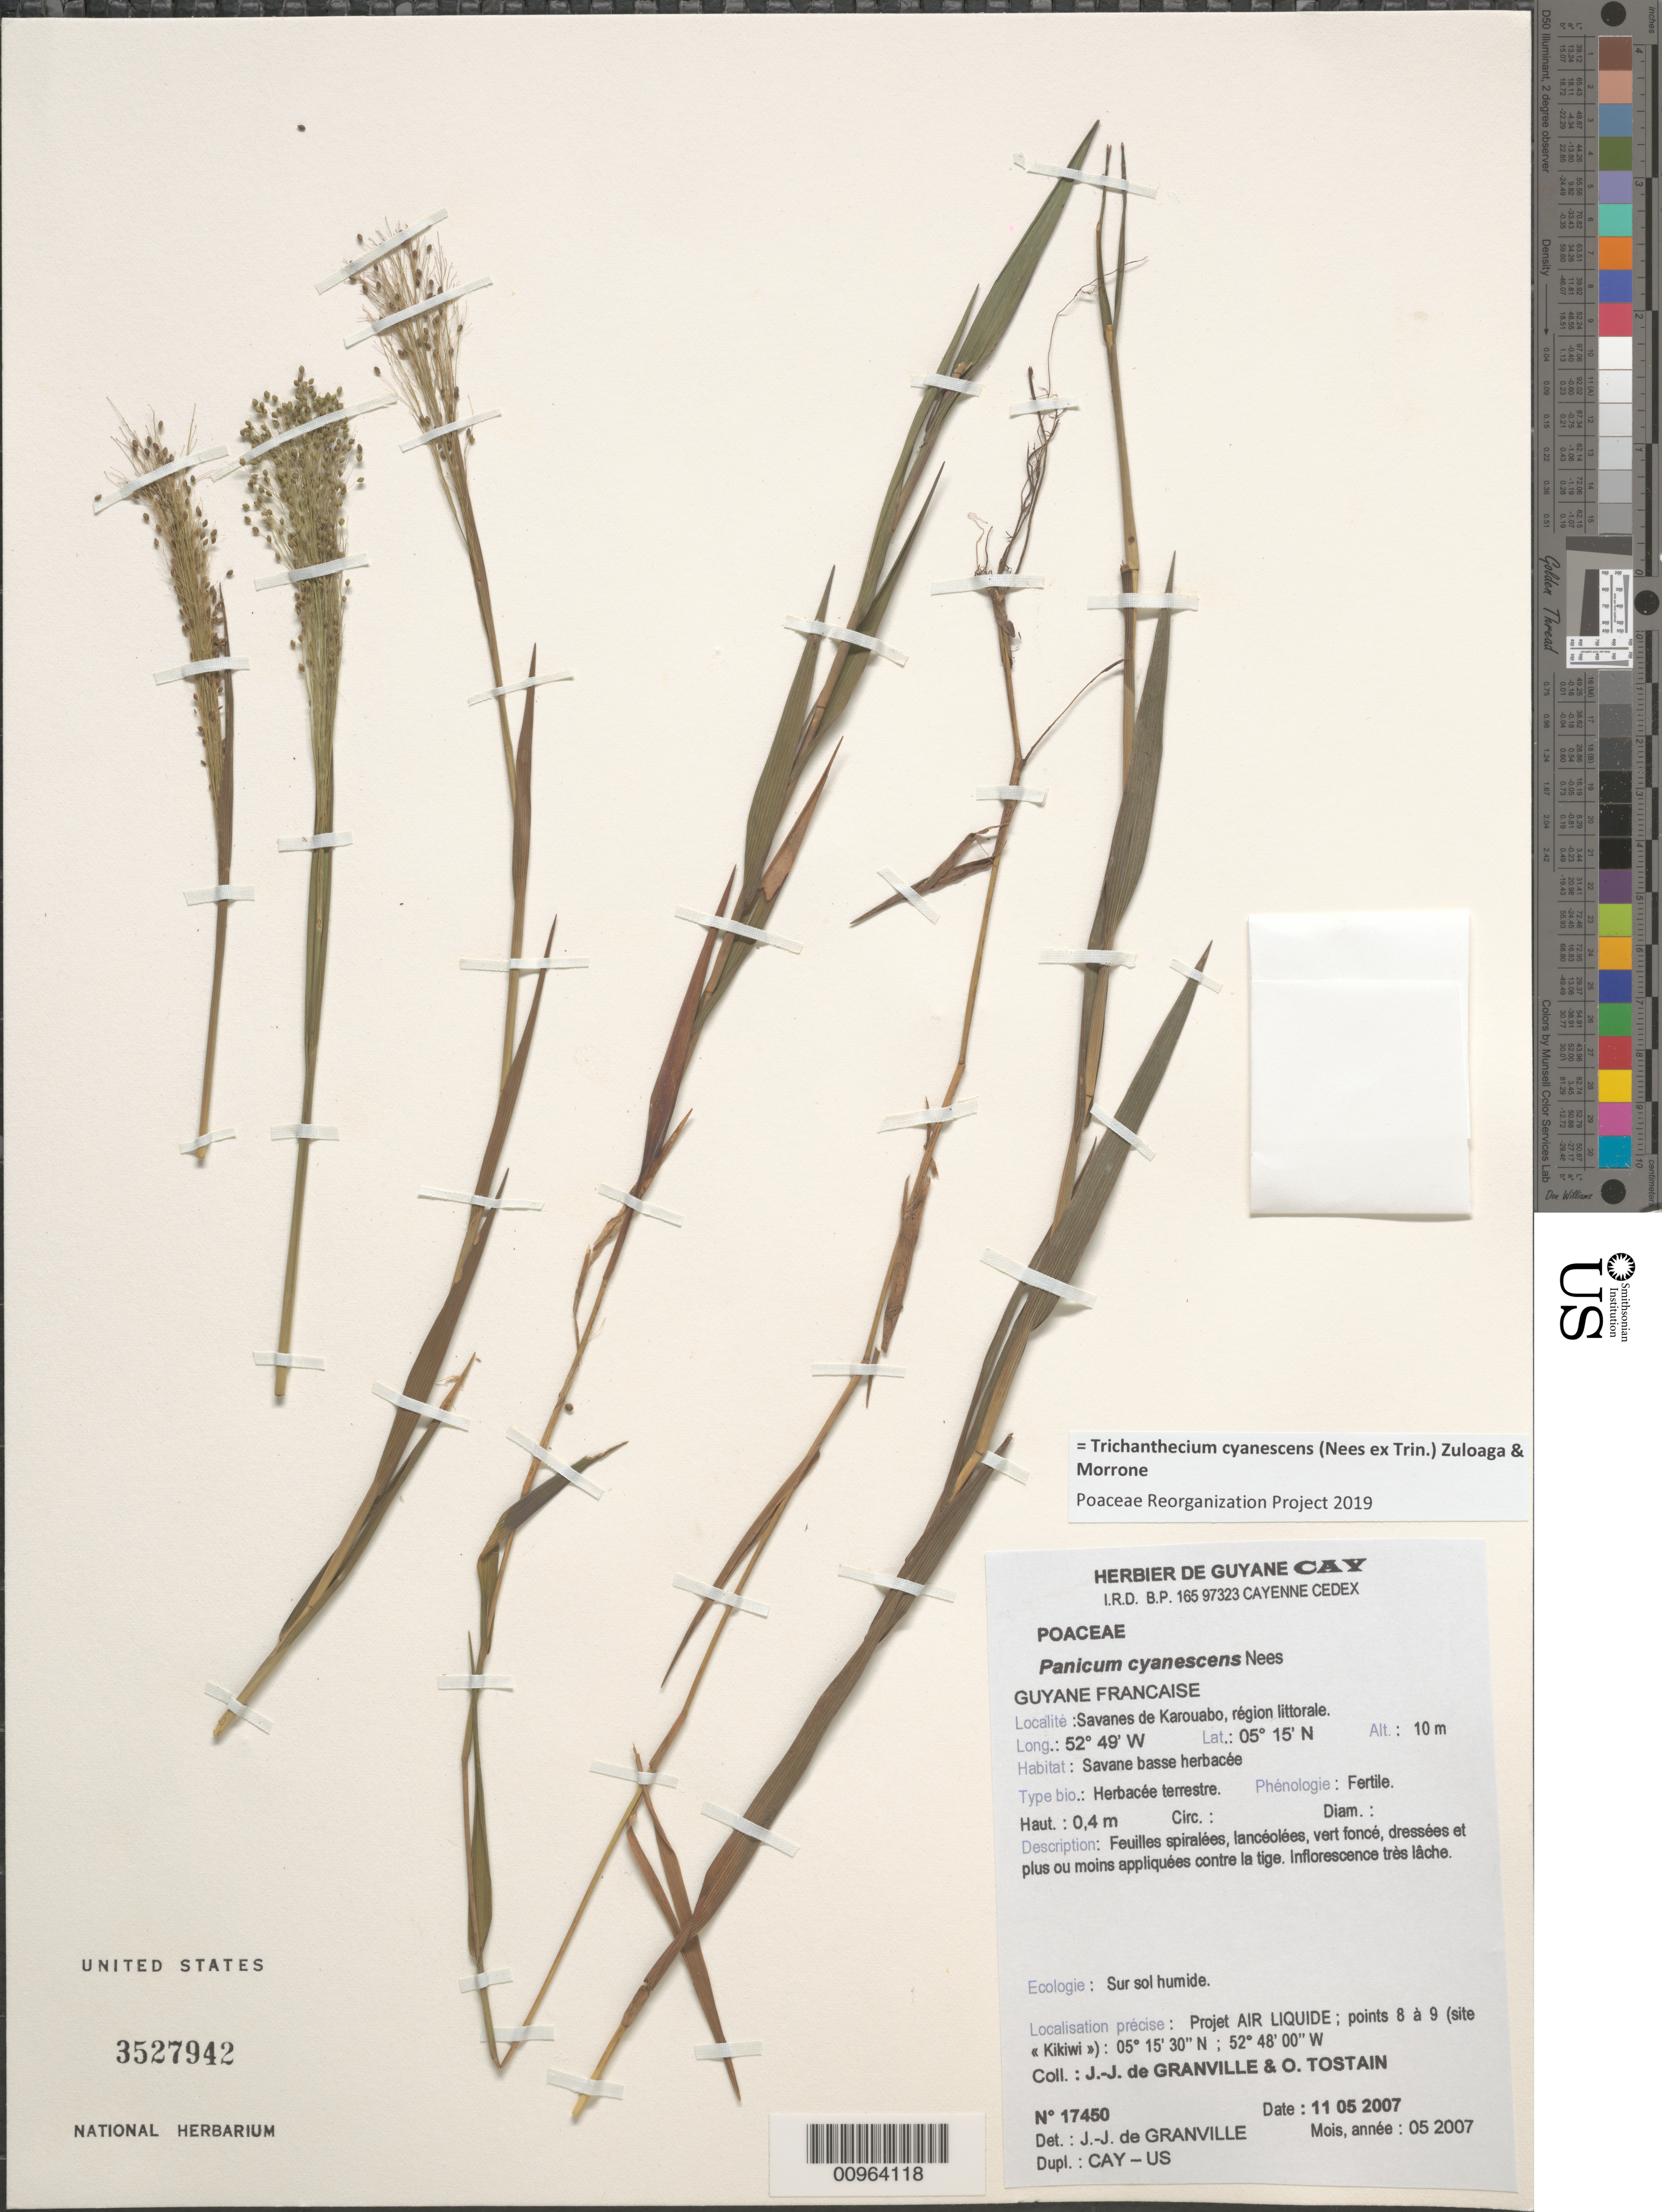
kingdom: Plantae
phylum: Tracheophyta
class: Liliopsida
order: Poales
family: Poaceae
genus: Panicum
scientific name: Panicum cyanescens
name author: Nees ex Trin.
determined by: Granville, J. J. de, (CAY), Institut de Recherche pour le Developpement (IRD) (FRENCH GUIANA)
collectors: J.-J. de Granville & O. Tostain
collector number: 17450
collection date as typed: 11-May-07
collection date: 2007-05-11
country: French Guiana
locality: Savanes de Karouabo. Projet AIR LIQUIDE; points 8 a 9 (site "Kikiwi")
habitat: Region littorale. Savane basse herbacee. Sur sol humide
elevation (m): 10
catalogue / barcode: US 3527942